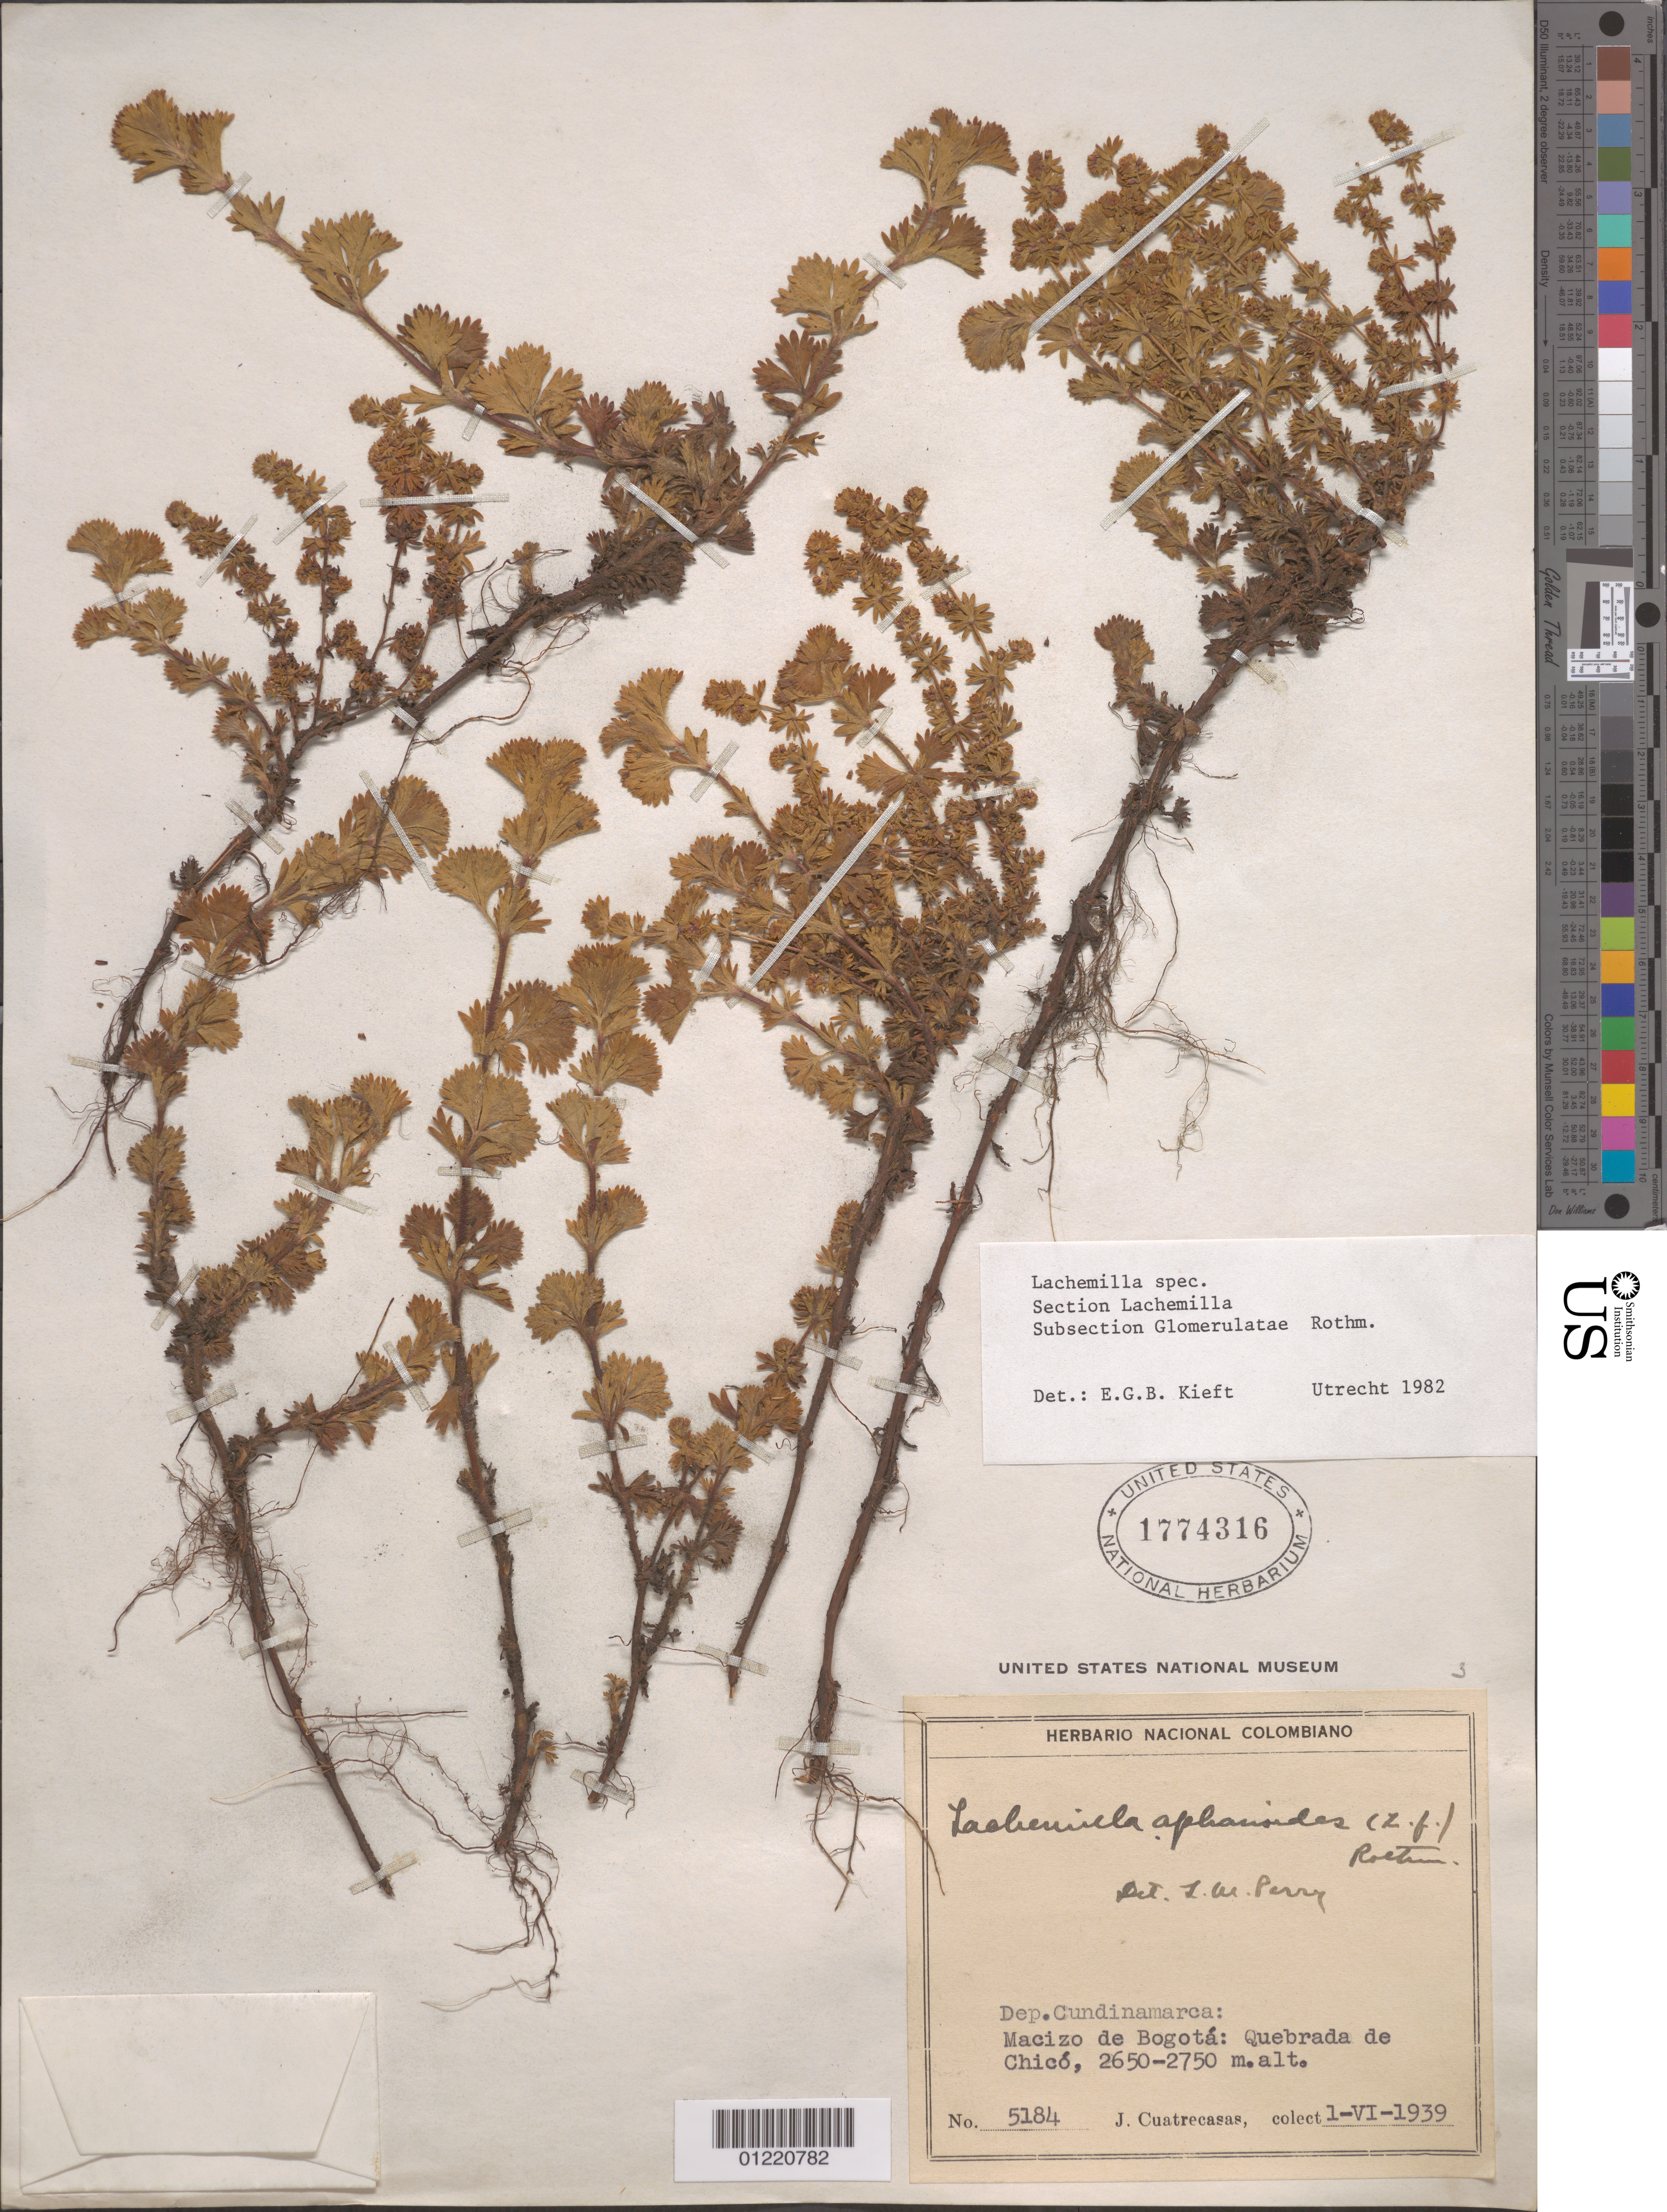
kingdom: Plantae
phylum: Tracheophyta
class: Magnoliopsida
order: Rosales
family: Rosaceae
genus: Lachemilla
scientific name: Lachemilla sp.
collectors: J. Cuatrecasas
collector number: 5184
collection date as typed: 01 Jun 1939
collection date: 1939-06-01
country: Colombia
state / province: Cundinamarca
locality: Macizo de Bogota, Quebrada de Chico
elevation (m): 2650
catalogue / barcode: US 1774316